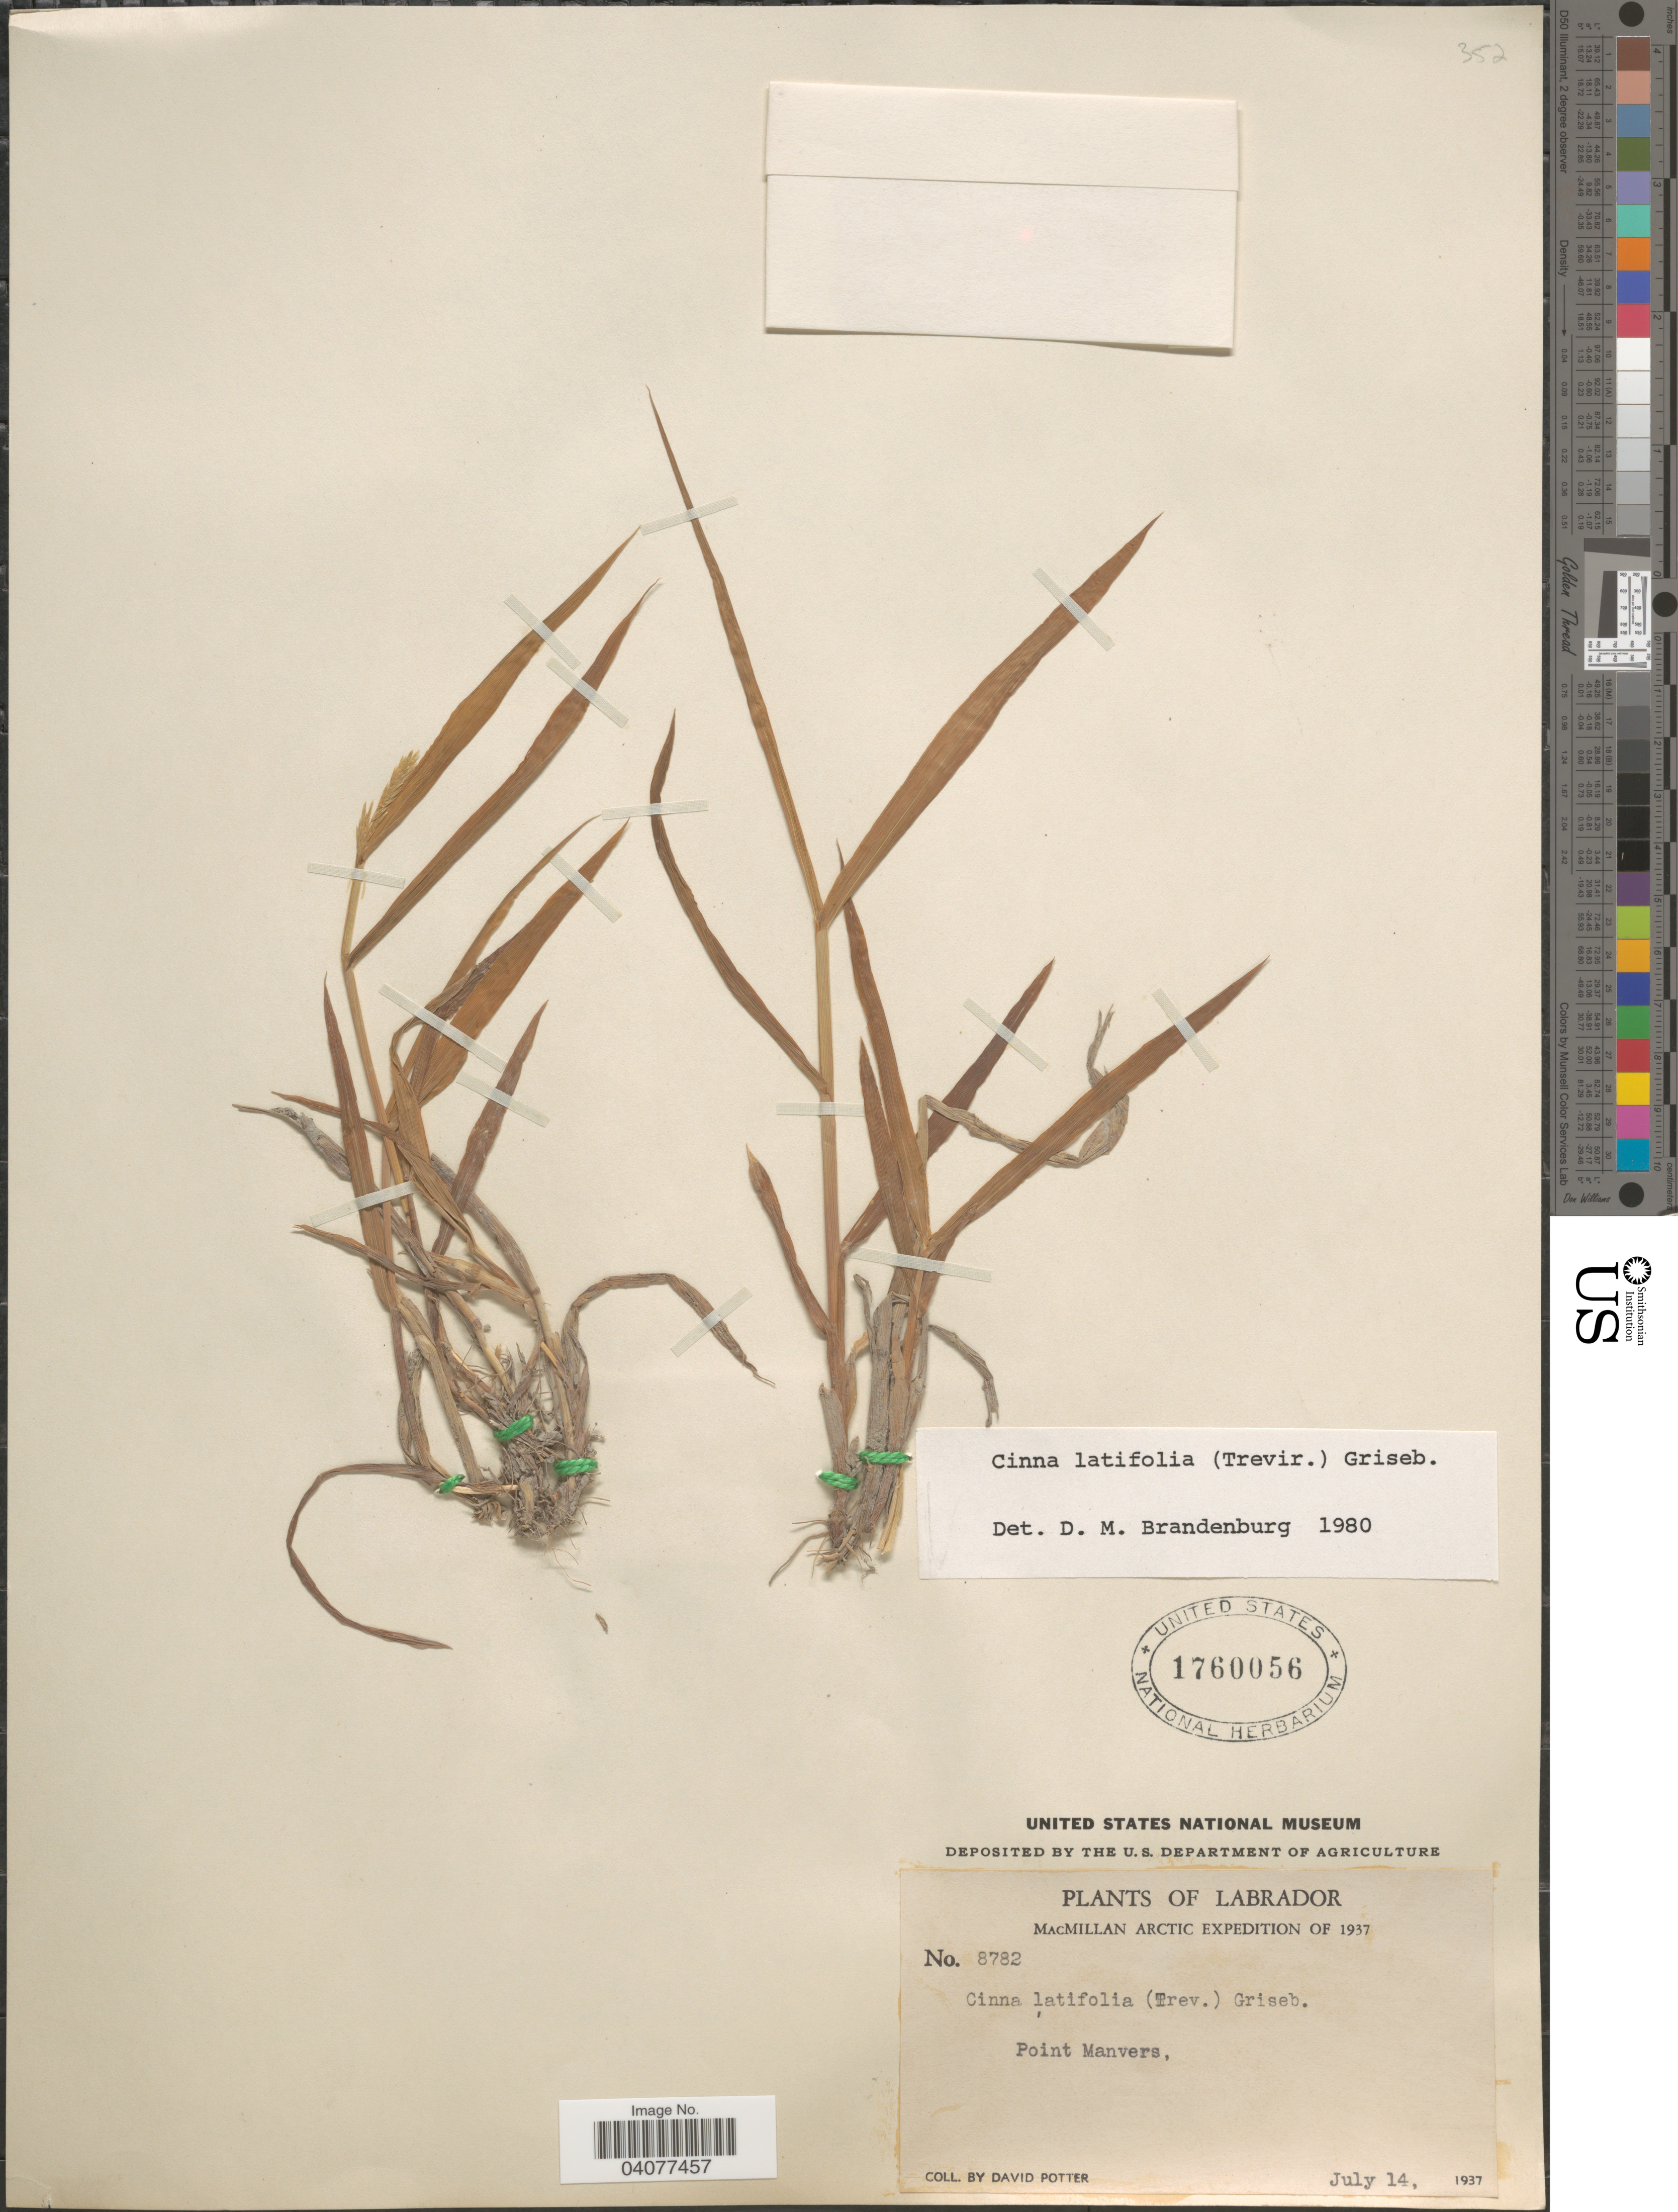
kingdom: Plantae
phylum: Tracheophyta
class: Liliopsida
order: Poales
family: Poaceae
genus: Cinna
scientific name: Cinna latifolia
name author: (Trevir. ex Goeppert) Griseb.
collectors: D. Potter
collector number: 8782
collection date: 1937-07-14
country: Canada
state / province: Newfoundland and Labrador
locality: Labrador. MacMillan Arctic Expedition of 1937. Point Manvers.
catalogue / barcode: US 1760056